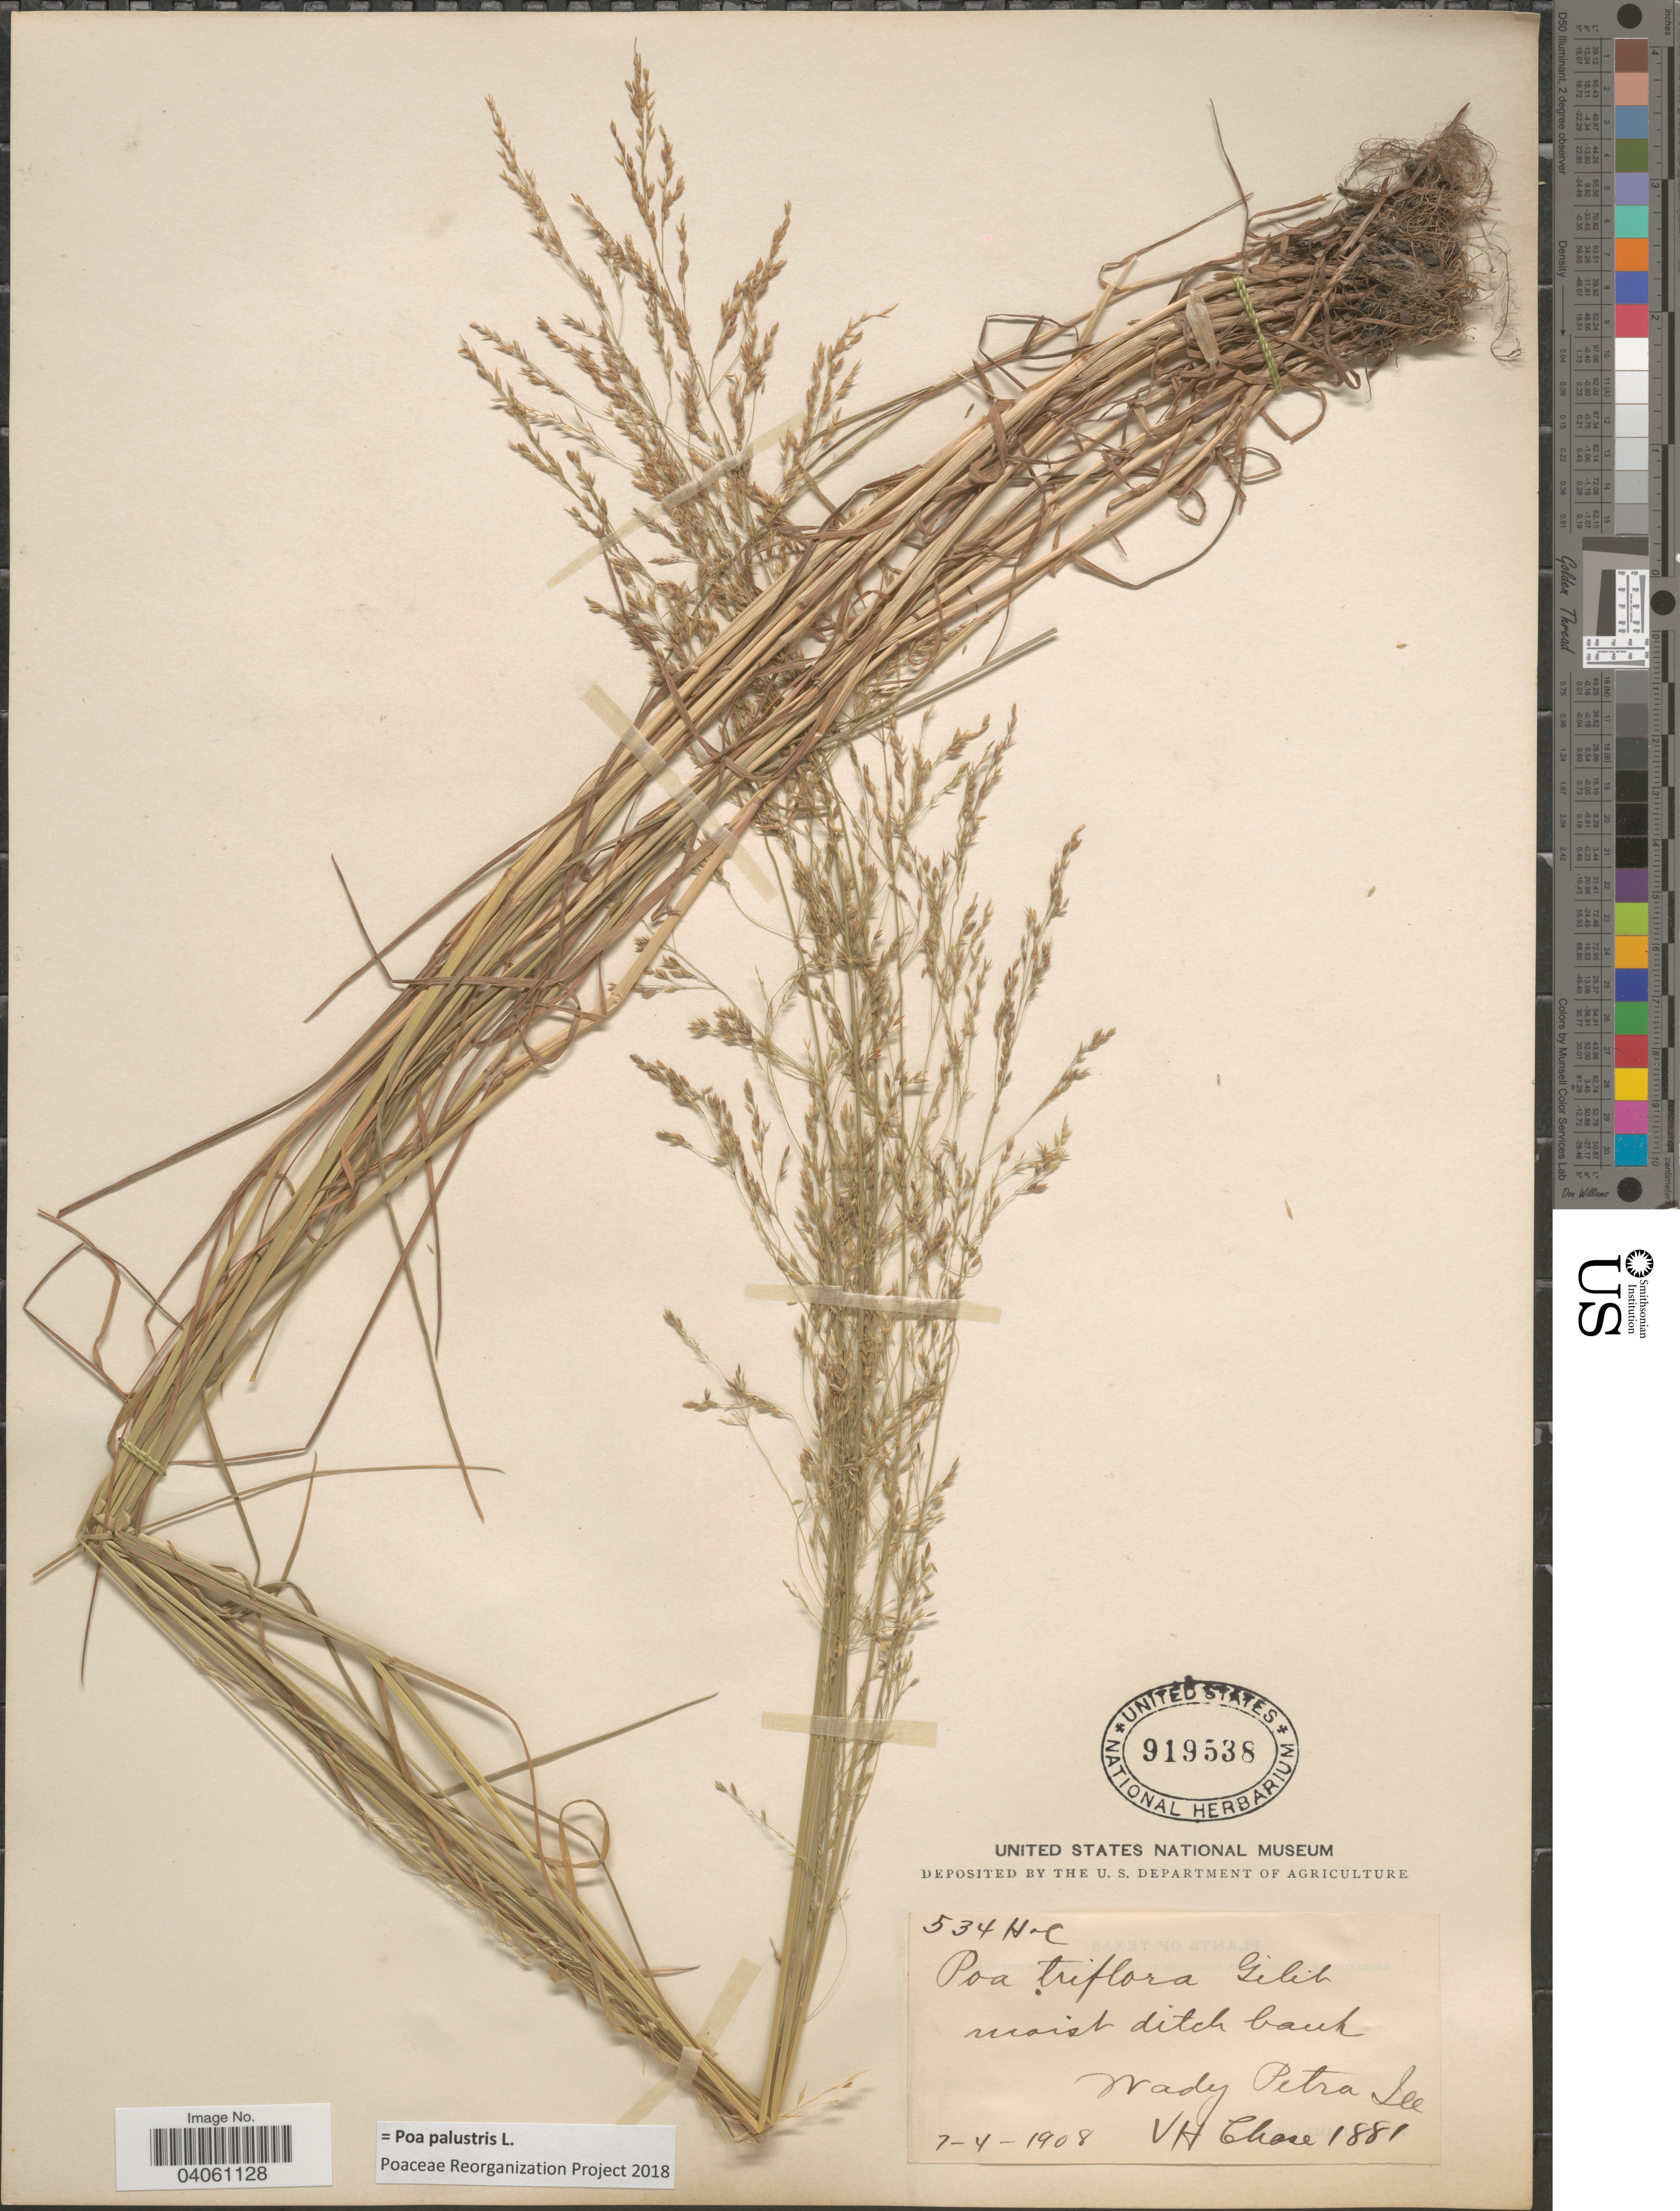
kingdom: Plantae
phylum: Tracheophyta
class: Liliopsida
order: Poales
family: Poaceae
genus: Poa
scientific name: Poa palustris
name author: L.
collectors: V. H. Chase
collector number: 1881/534HC?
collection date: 1908-07-04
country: United States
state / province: Illinois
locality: Wady Petra.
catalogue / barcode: US 919538